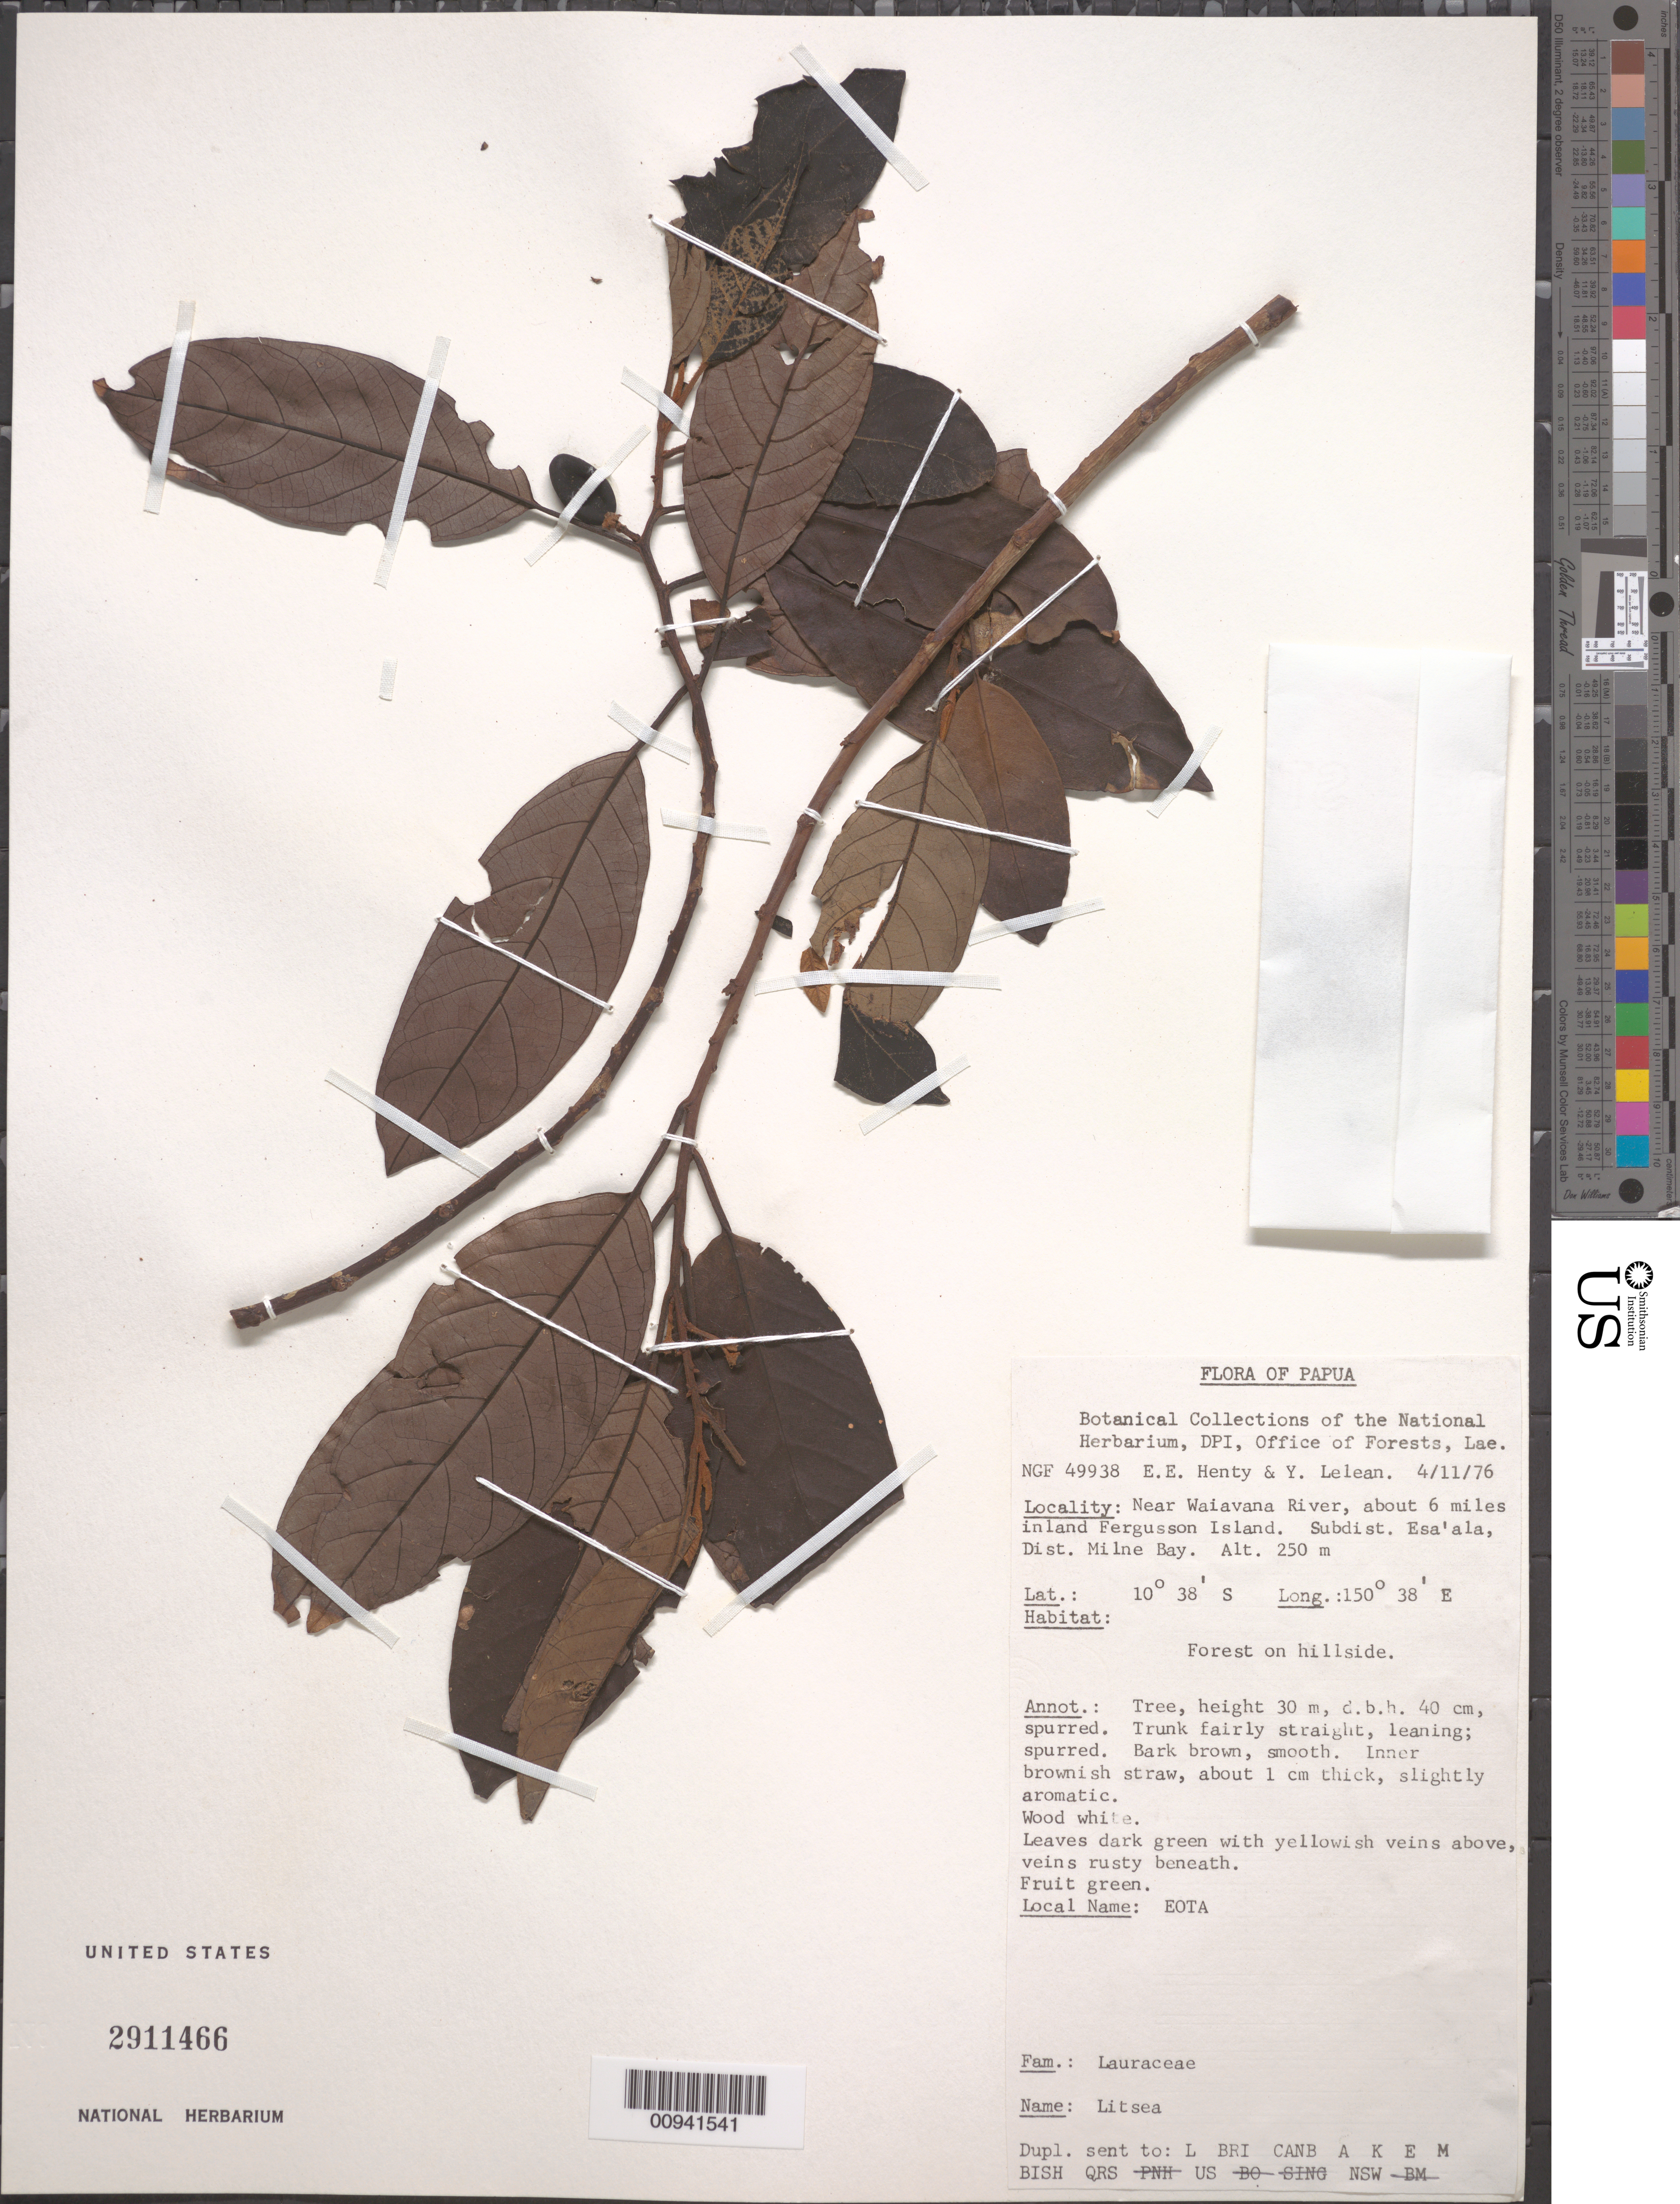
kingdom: Plantae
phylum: Tracheophyta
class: Magnoliopsida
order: Laurales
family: Lauraceae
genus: Litsea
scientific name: Litsea sp.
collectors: E. Henty & Y. Lelean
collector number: NGF 49938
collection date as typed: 11 Apr 1976 or 04 Nov 1976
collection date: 1976-04-11 or 1976-11-04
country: Papua New Guinea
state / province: Milne Bay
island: Fergusson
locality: Dist. Milne Bay, Subdist. Esa'ala, Near Waiavana River, about 6 miles inland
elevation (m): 250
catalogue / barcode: US 2911466